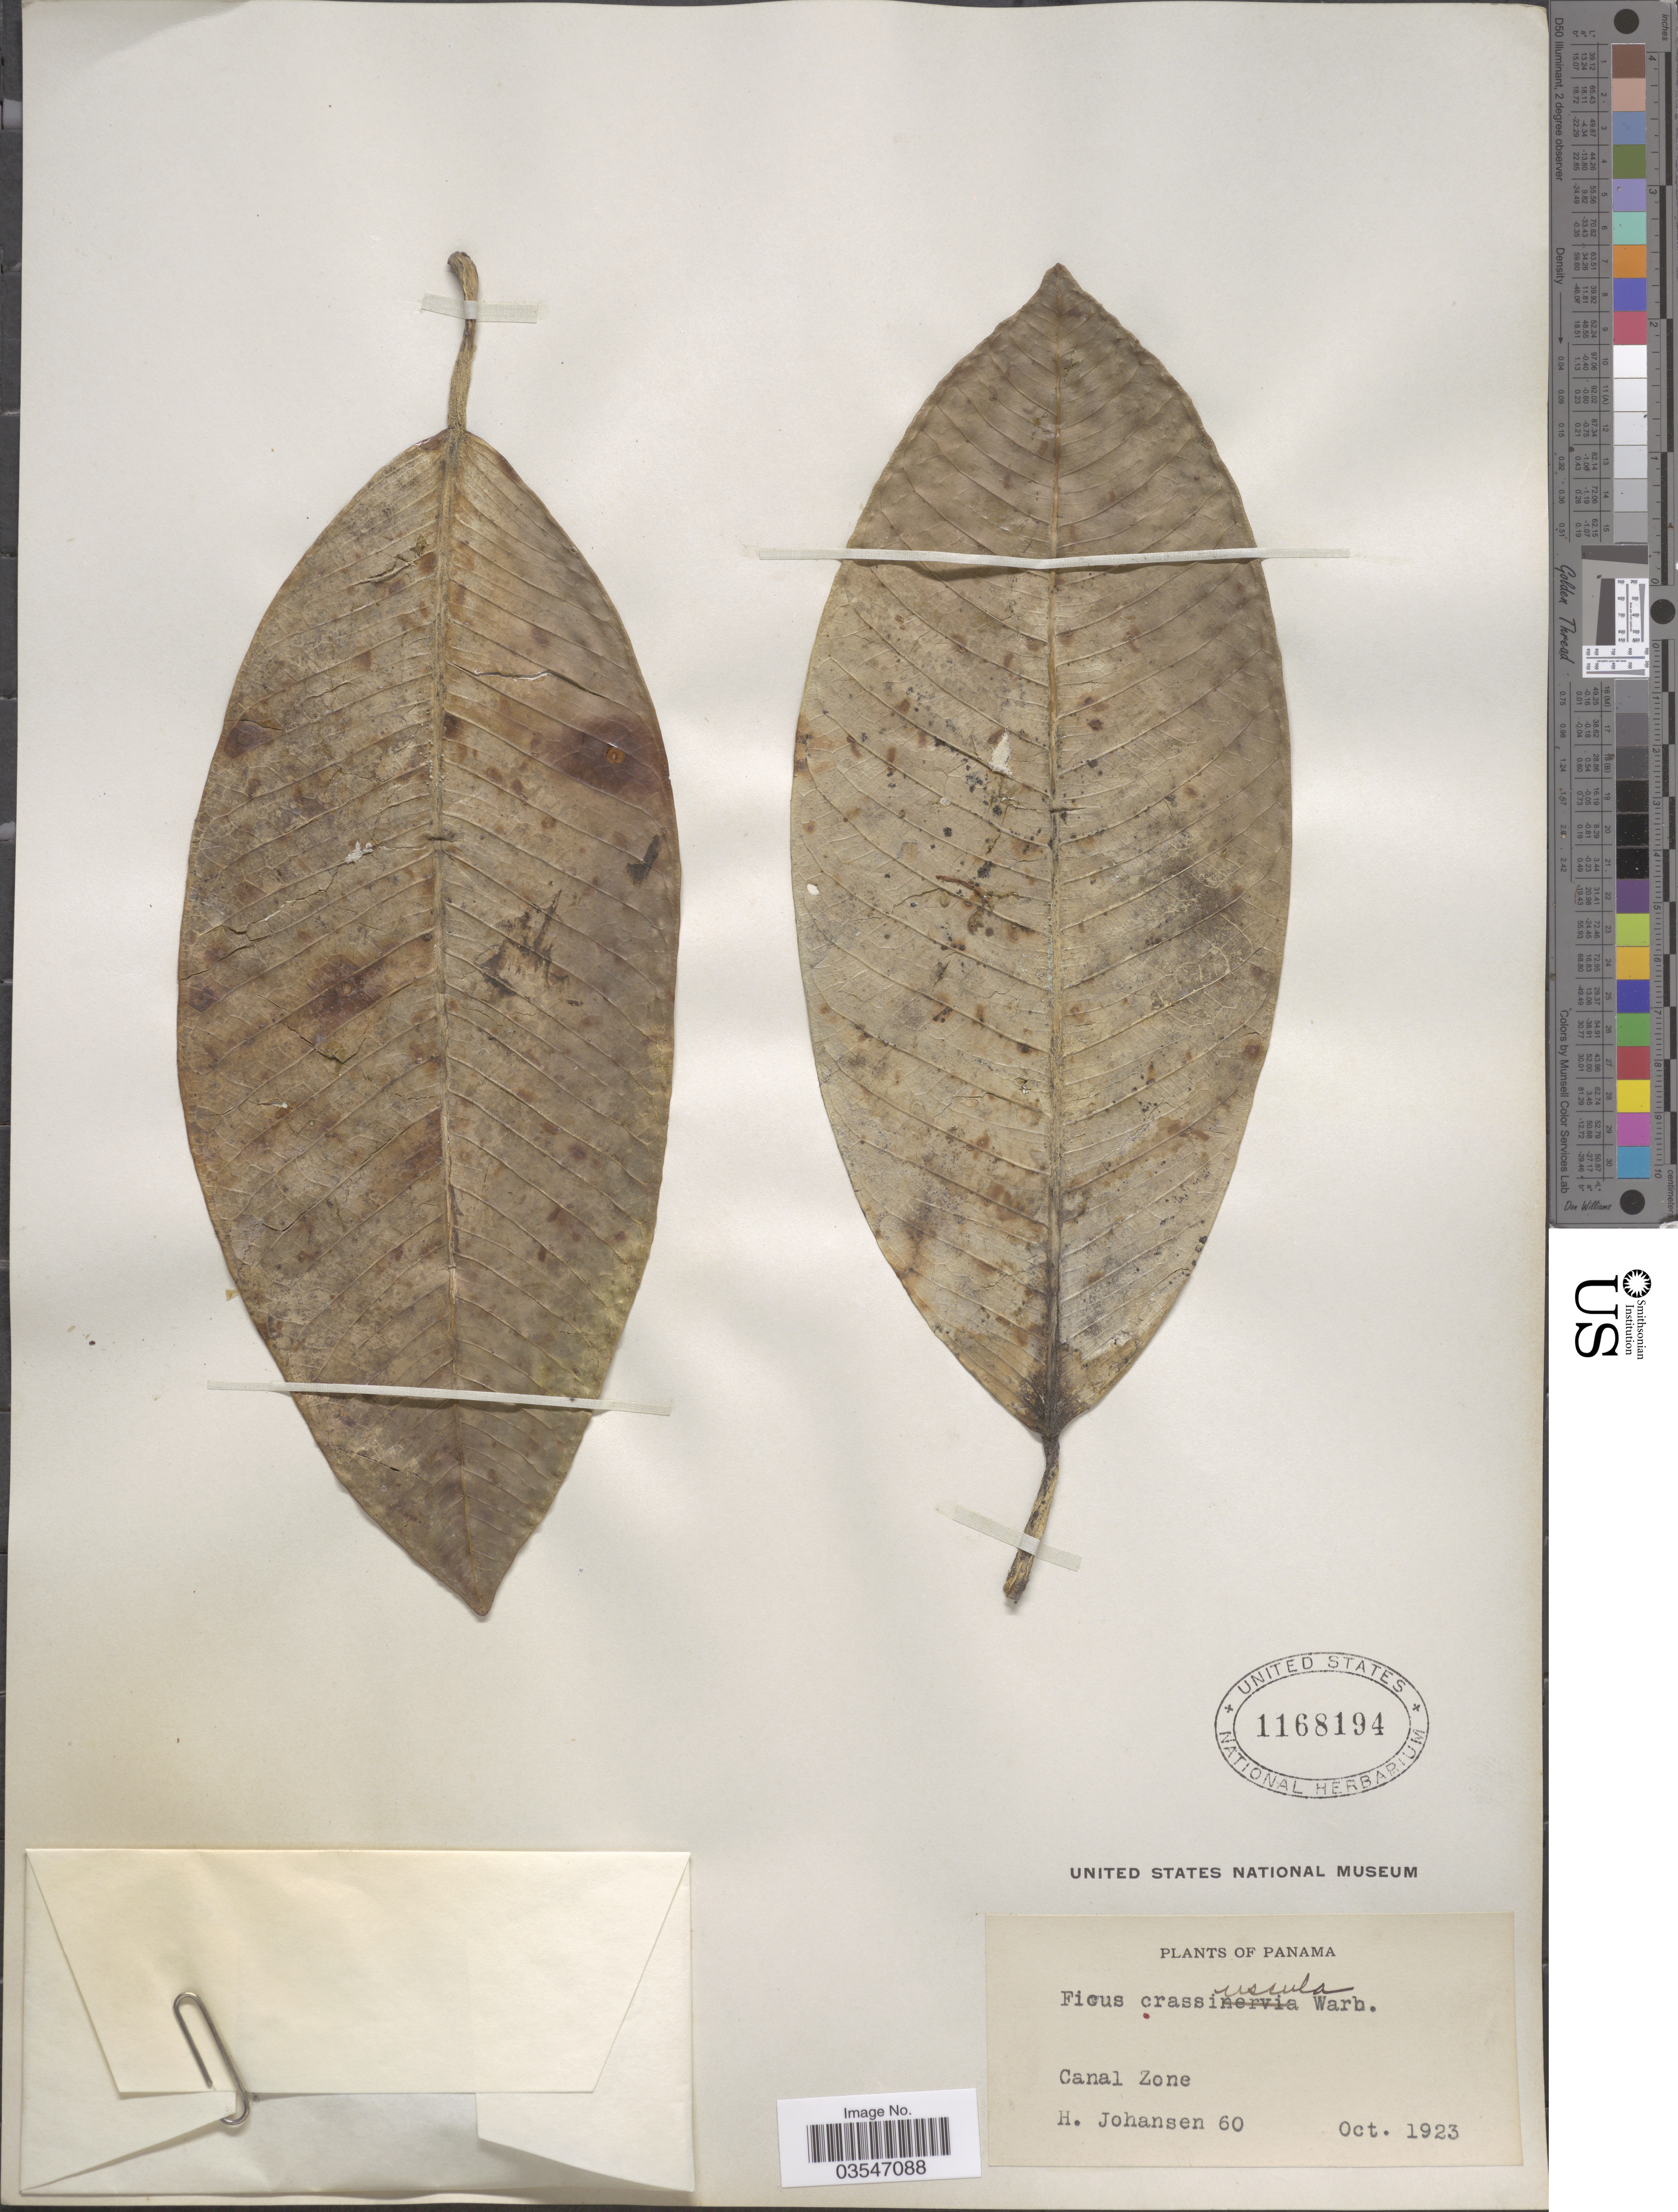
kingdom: Plantae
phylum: Tracheophyta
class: Magnoliopsida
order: Rosales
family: Moraceae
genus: Ficus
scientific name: Ficus crassiuscula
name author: Warb. ex Standl.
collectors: H. Johansen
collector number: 60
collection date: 1923-10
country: Panama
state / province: Colón / Panamá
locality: Canal Zone.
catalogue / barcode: US 1168194